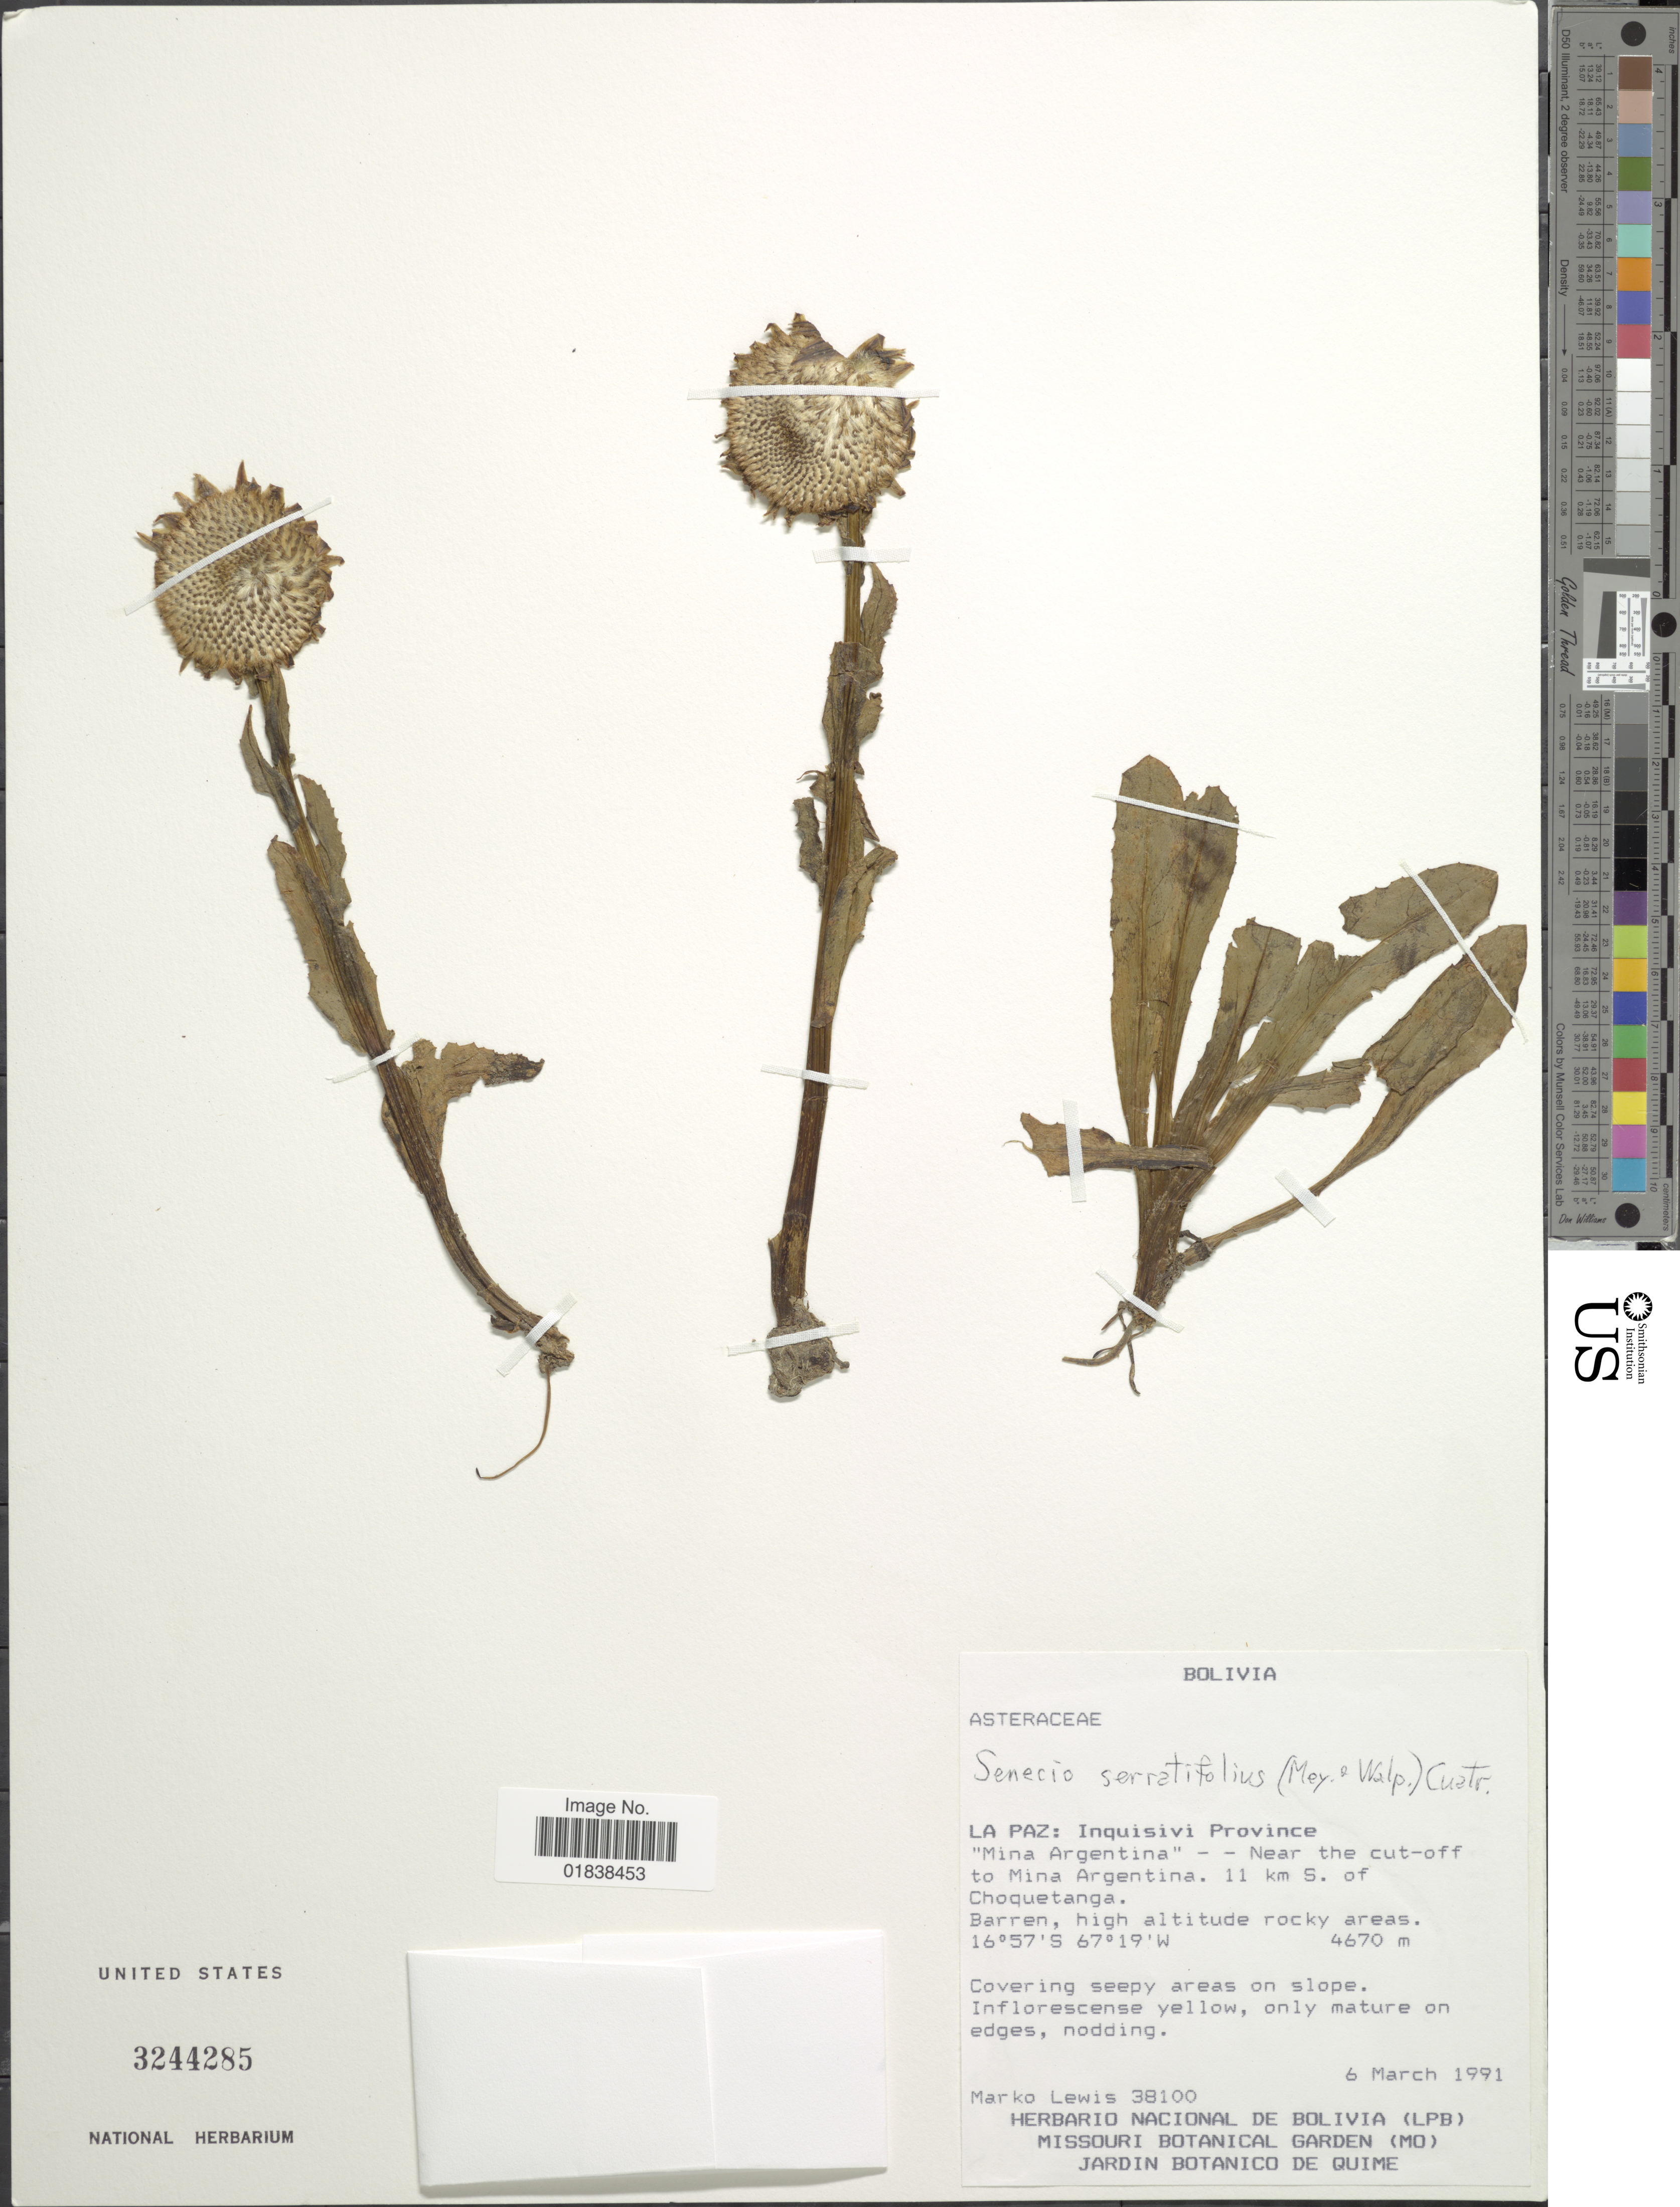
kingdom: Plantae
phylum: Tracheophyta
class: Magnoliopsida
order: Asterales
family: Asteraceae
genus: Senecio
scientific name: Senecio serratifolius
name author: (Meyen & Walp.) Cuatrec.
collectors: M. A. Lewis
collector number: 38100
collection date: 1991-03-06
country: Bolivia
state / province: La Paz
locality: Inquisivi Province, Mina Argentina, near the cut-off to Mina Argentina, 11 km S of Choquetanga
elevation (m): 4670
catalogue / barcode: US 3244285